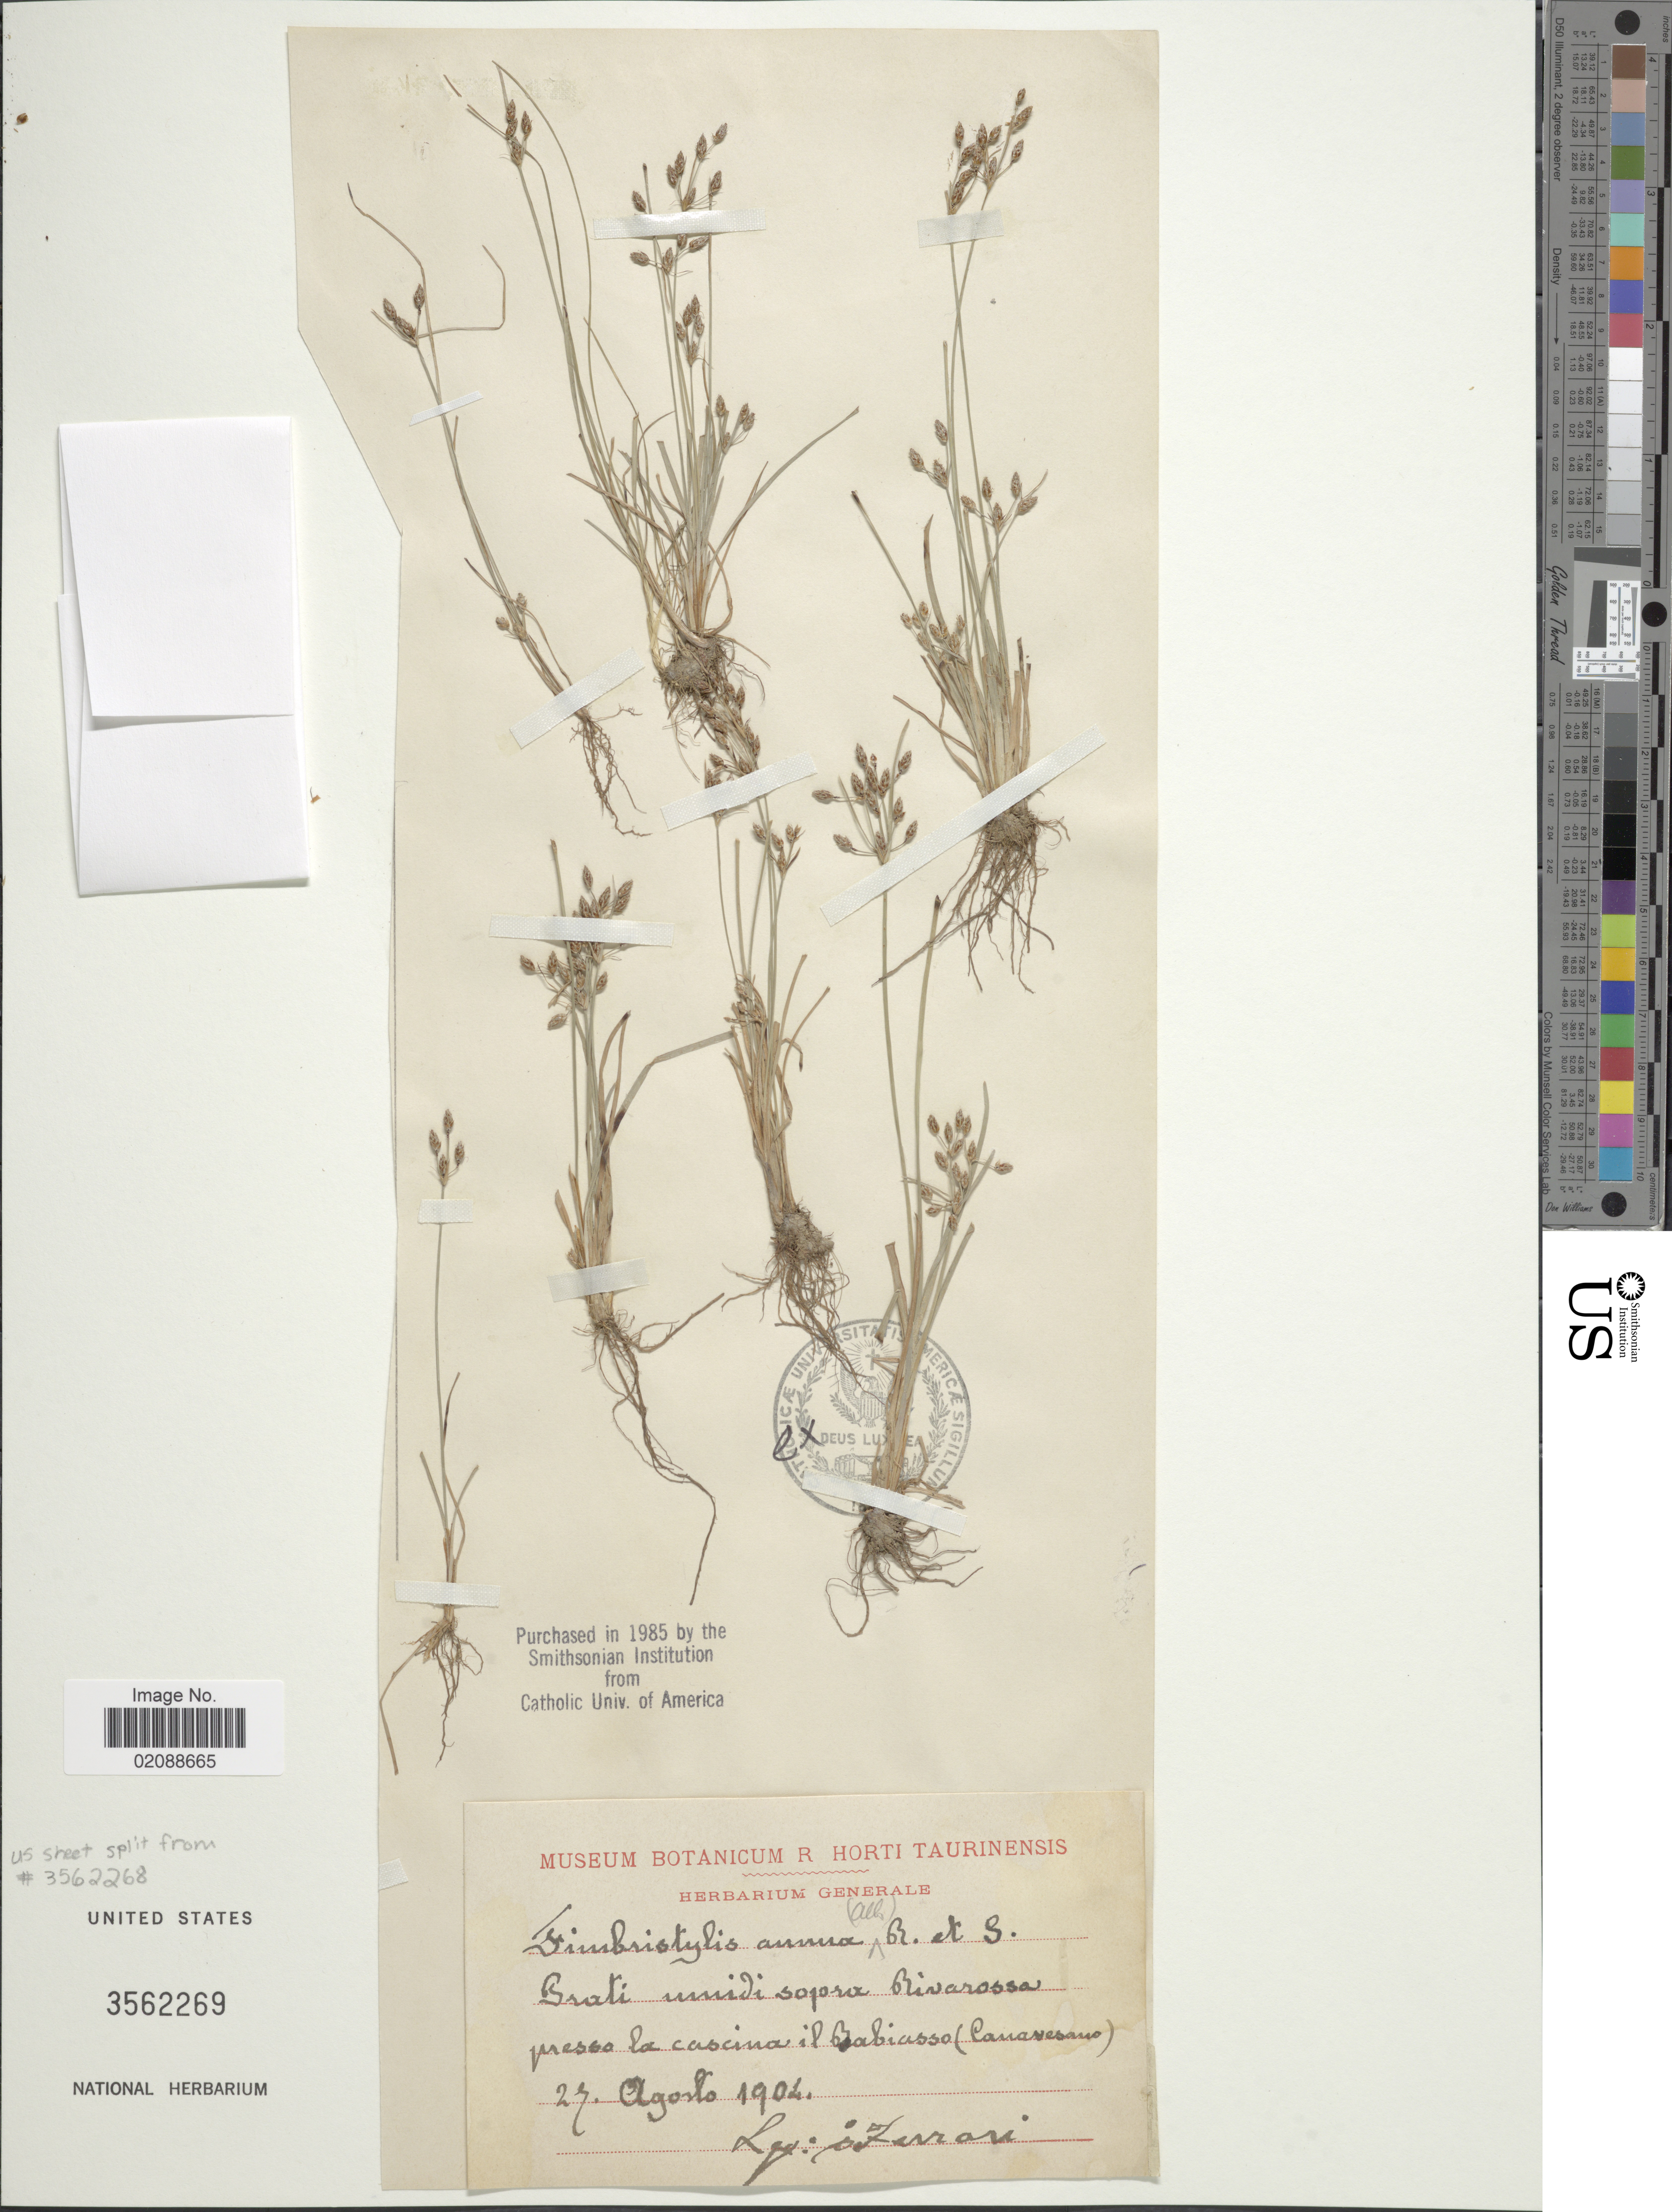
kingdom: Plantae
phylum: Tracheophyta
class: Liliopsida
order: Poales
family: Cyperaceae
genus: Fimbristylis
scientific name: Fimbristylis annua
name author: (All.) Roem. & Schult.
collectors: Ferrari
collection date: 1904-08-27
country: Italy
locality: Grati umidi sopro Rivarossa presso la cascina il Babiasso (cauavesano) [interpreted]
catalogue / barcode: US 3562269